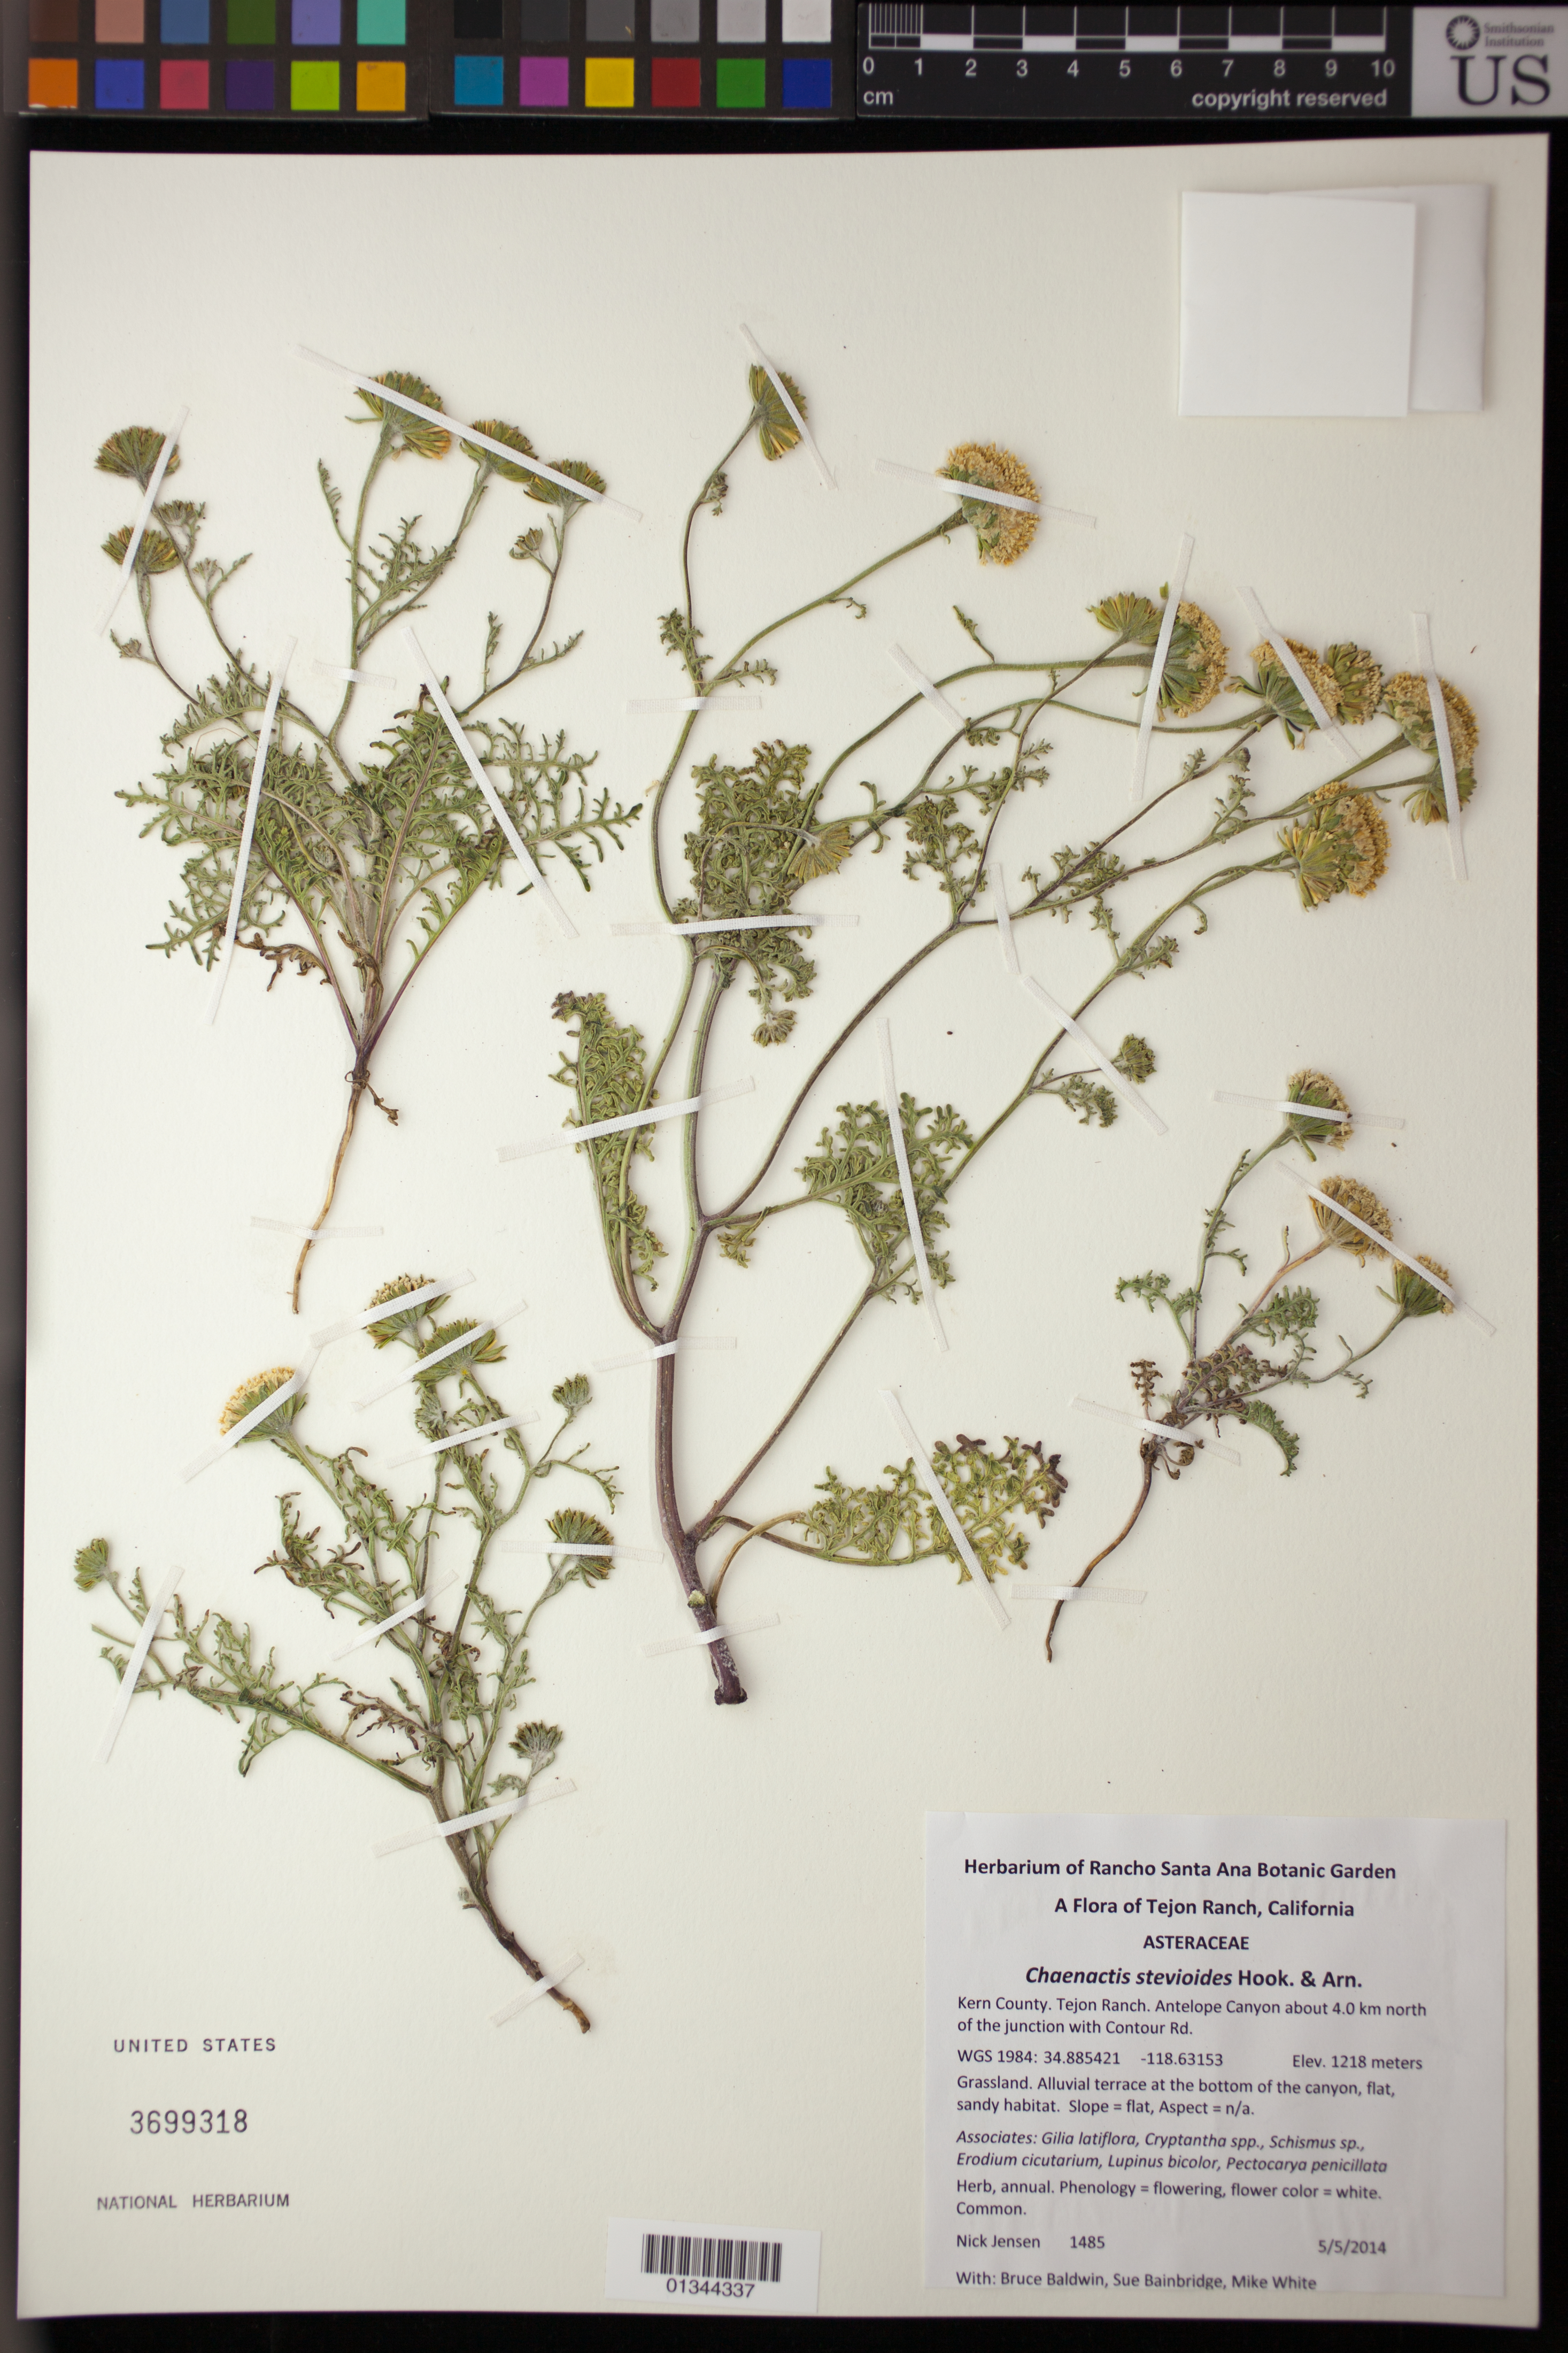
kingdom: Plantae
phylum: Tracheophyta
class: Magnoliopsida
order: Asterales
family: Asteraceae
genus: Chaenactis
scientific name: Chaenactis stevioides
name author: Hook. & Arn.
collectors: N. Jensen, B. Baldwin, S. Bainbridge & M. White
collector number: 1485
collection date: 2014-05-05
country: United States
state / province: California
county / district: Kern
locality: Tejon Ranch, Antelope Canyon, about 4.0 km north of the junction with Contour Rd.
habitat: Grassland. Alluvial terrace at the bottom of the canyon, flat, sandy habitat. Slope=flat, Aspect=n/a.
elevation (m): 1218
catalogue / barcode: US 3699318